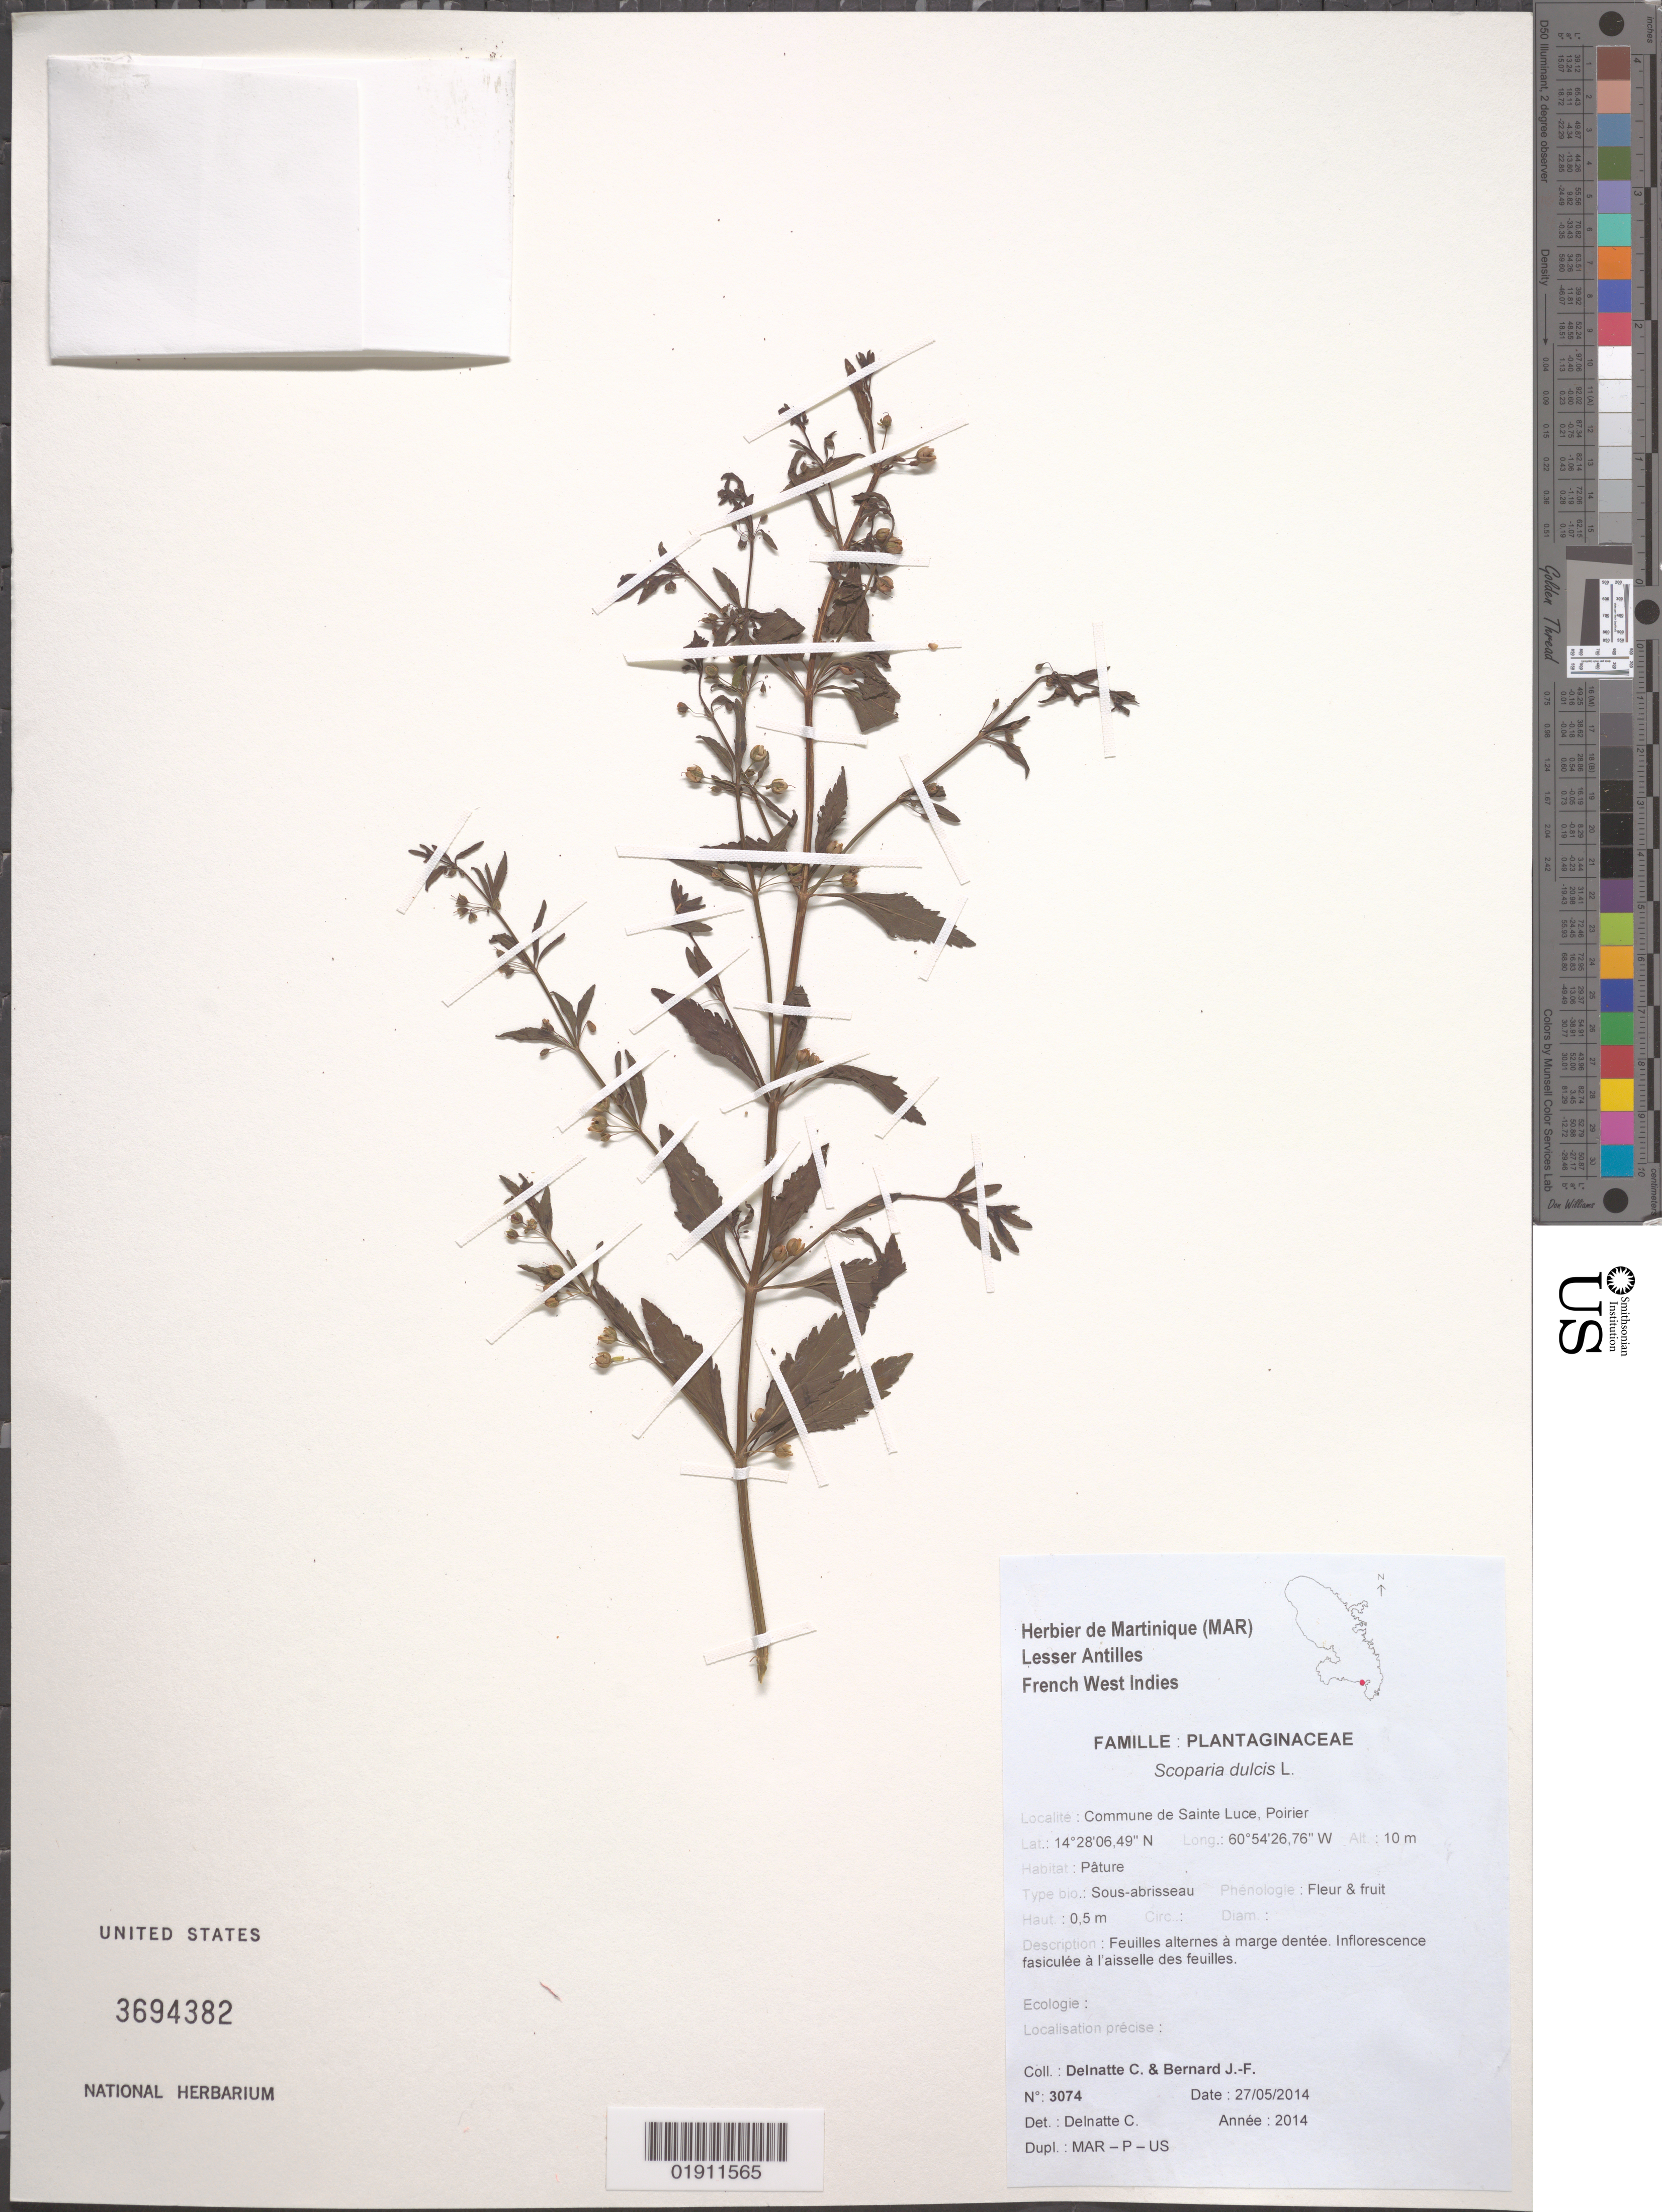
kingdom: Plantae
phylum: Tracheophyta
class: Magnoliopsida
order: Lamiales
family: Plantaginaceae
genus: Scoparia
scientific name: Scoparia dulcis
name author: L.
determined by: Delnatte, C.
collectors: C. Delnatte & J. Bernard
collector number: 3074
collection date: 2014-05-27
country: Martinique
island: Martinique I.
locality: Commune Sainte Luce, Poirier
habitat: Pâture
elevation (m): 10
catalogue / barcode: US 3694382